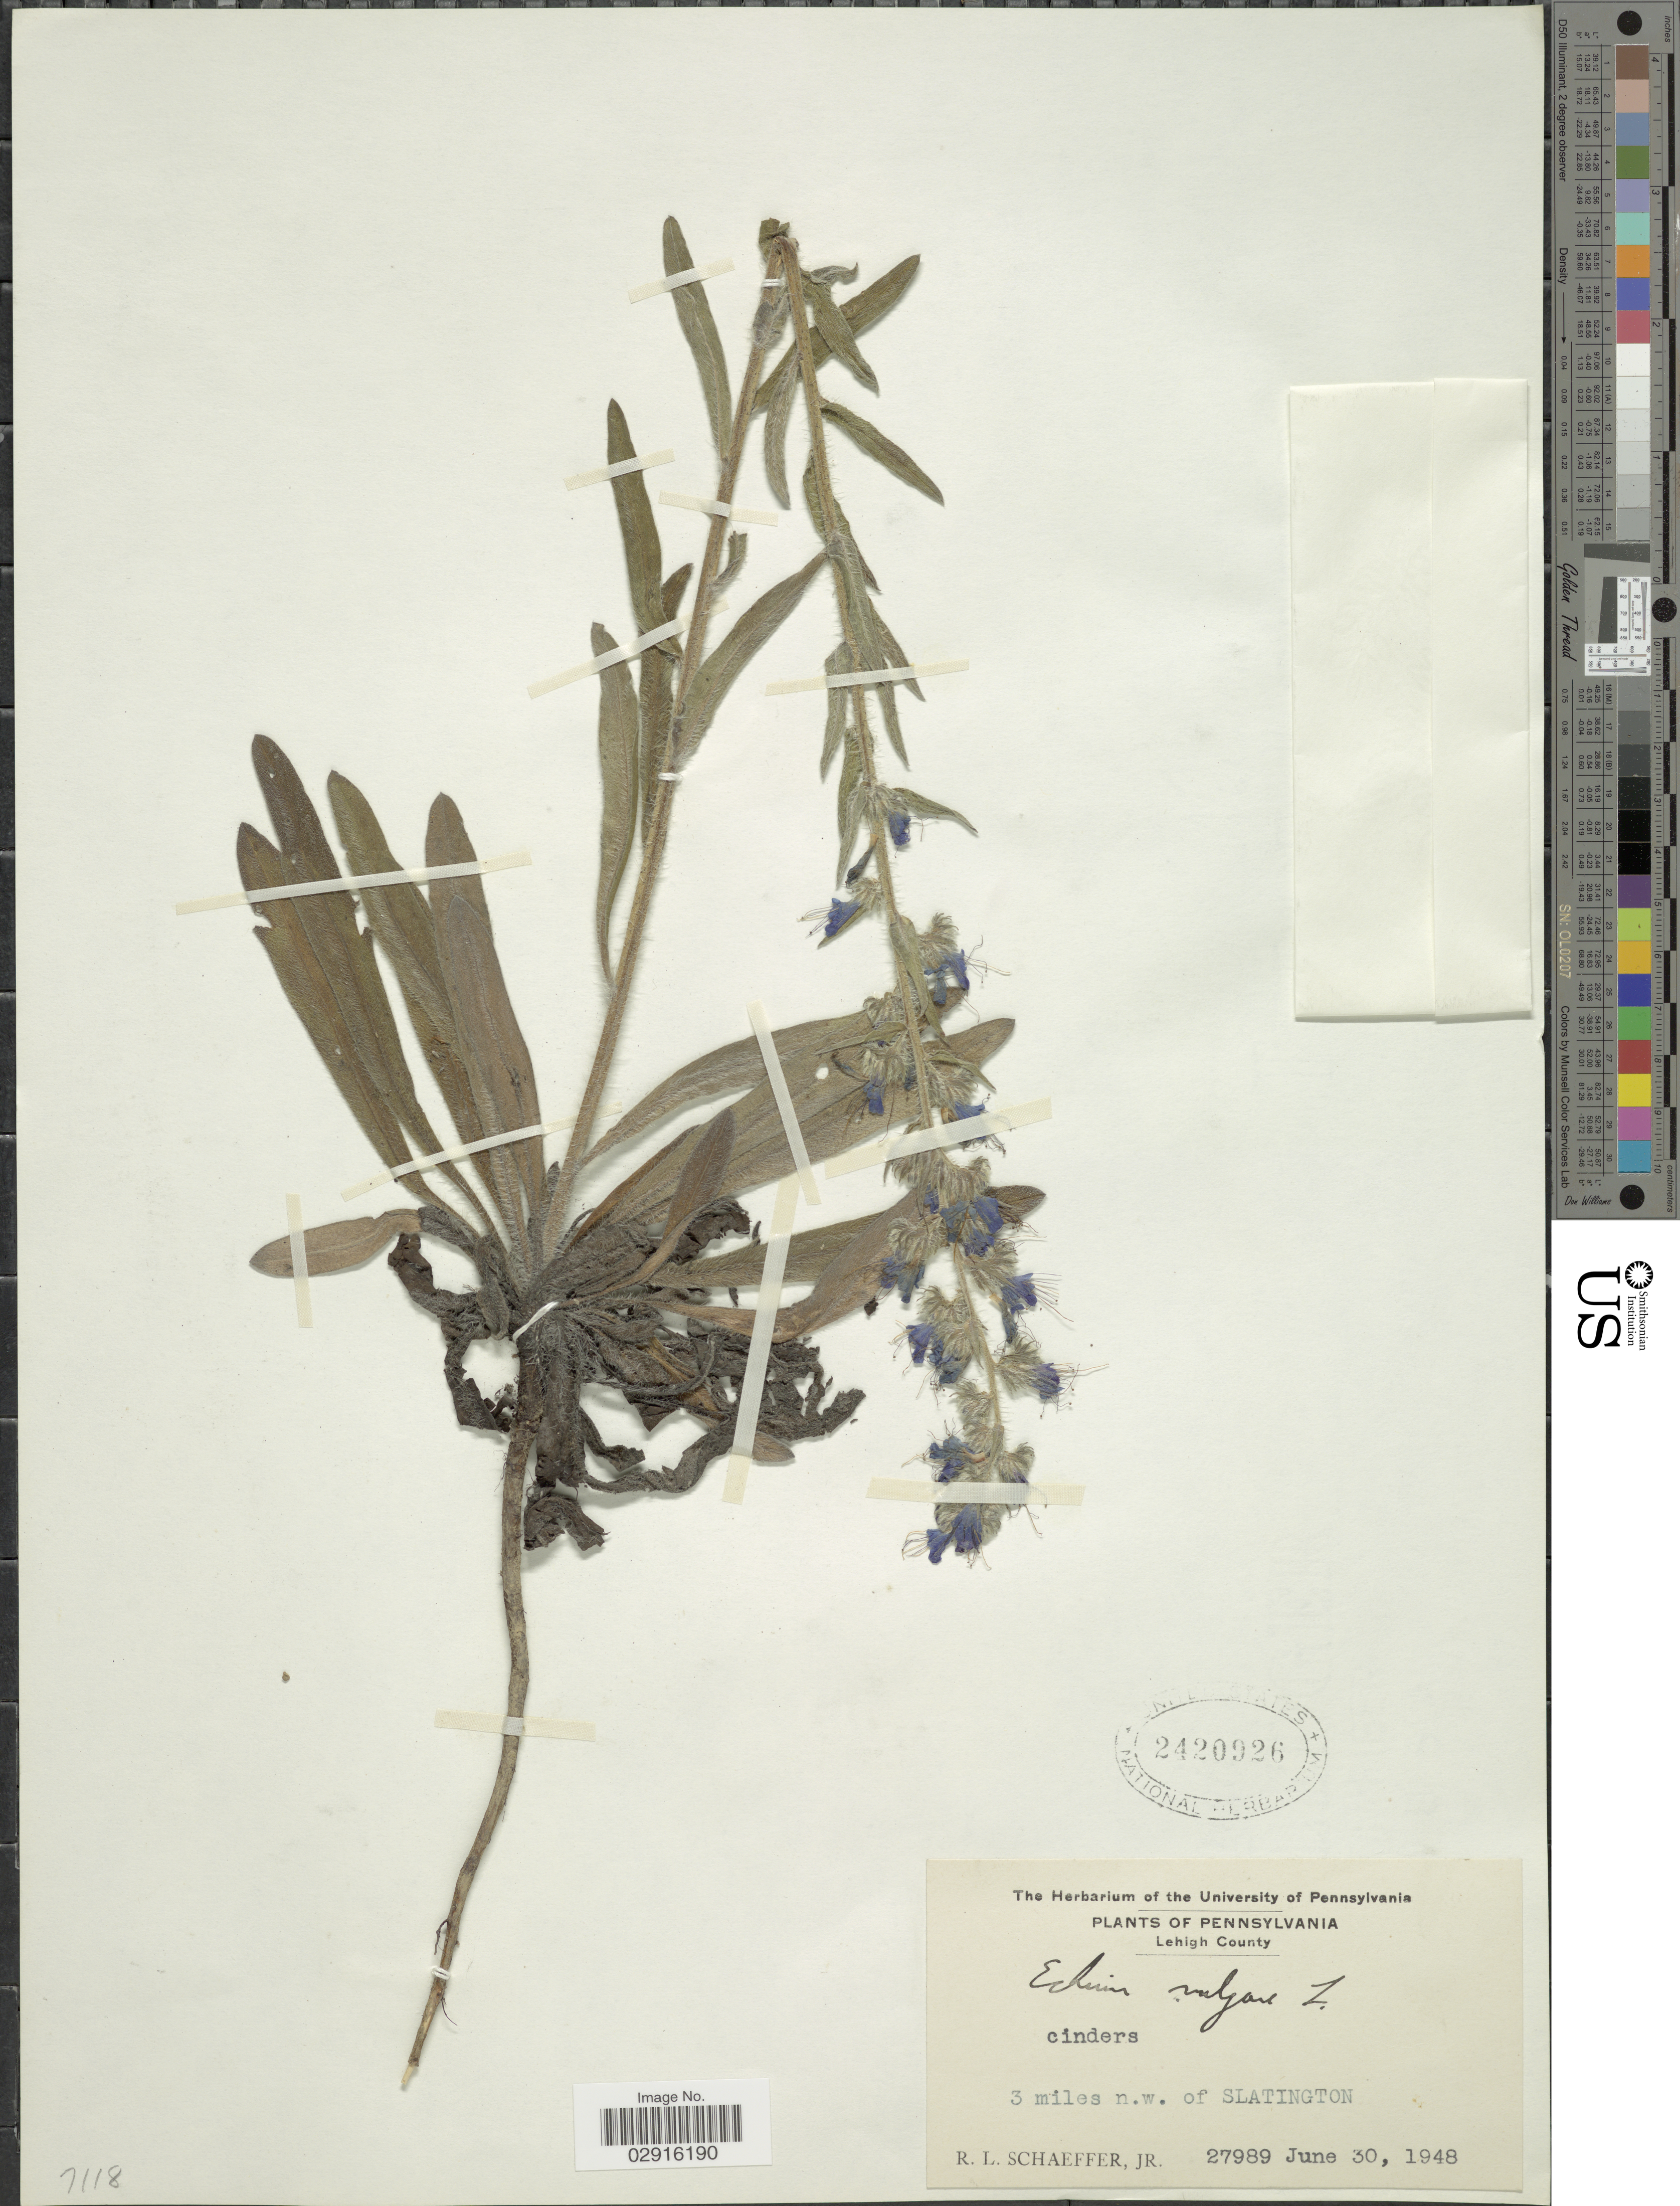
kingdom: Plantae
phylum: Tracheophyta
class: Magnoliopsida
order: Boraginales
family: Boraginaceae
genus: Echium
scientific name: Echium vulgare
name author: L.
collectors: R. L. Schaeffer Jr.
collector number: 27989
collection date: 1948-06-30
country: United States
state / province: Pennsylvania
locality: Lehigh County. Cinders. 3 miles n.w. of Slatington.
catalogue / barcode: US 2420926